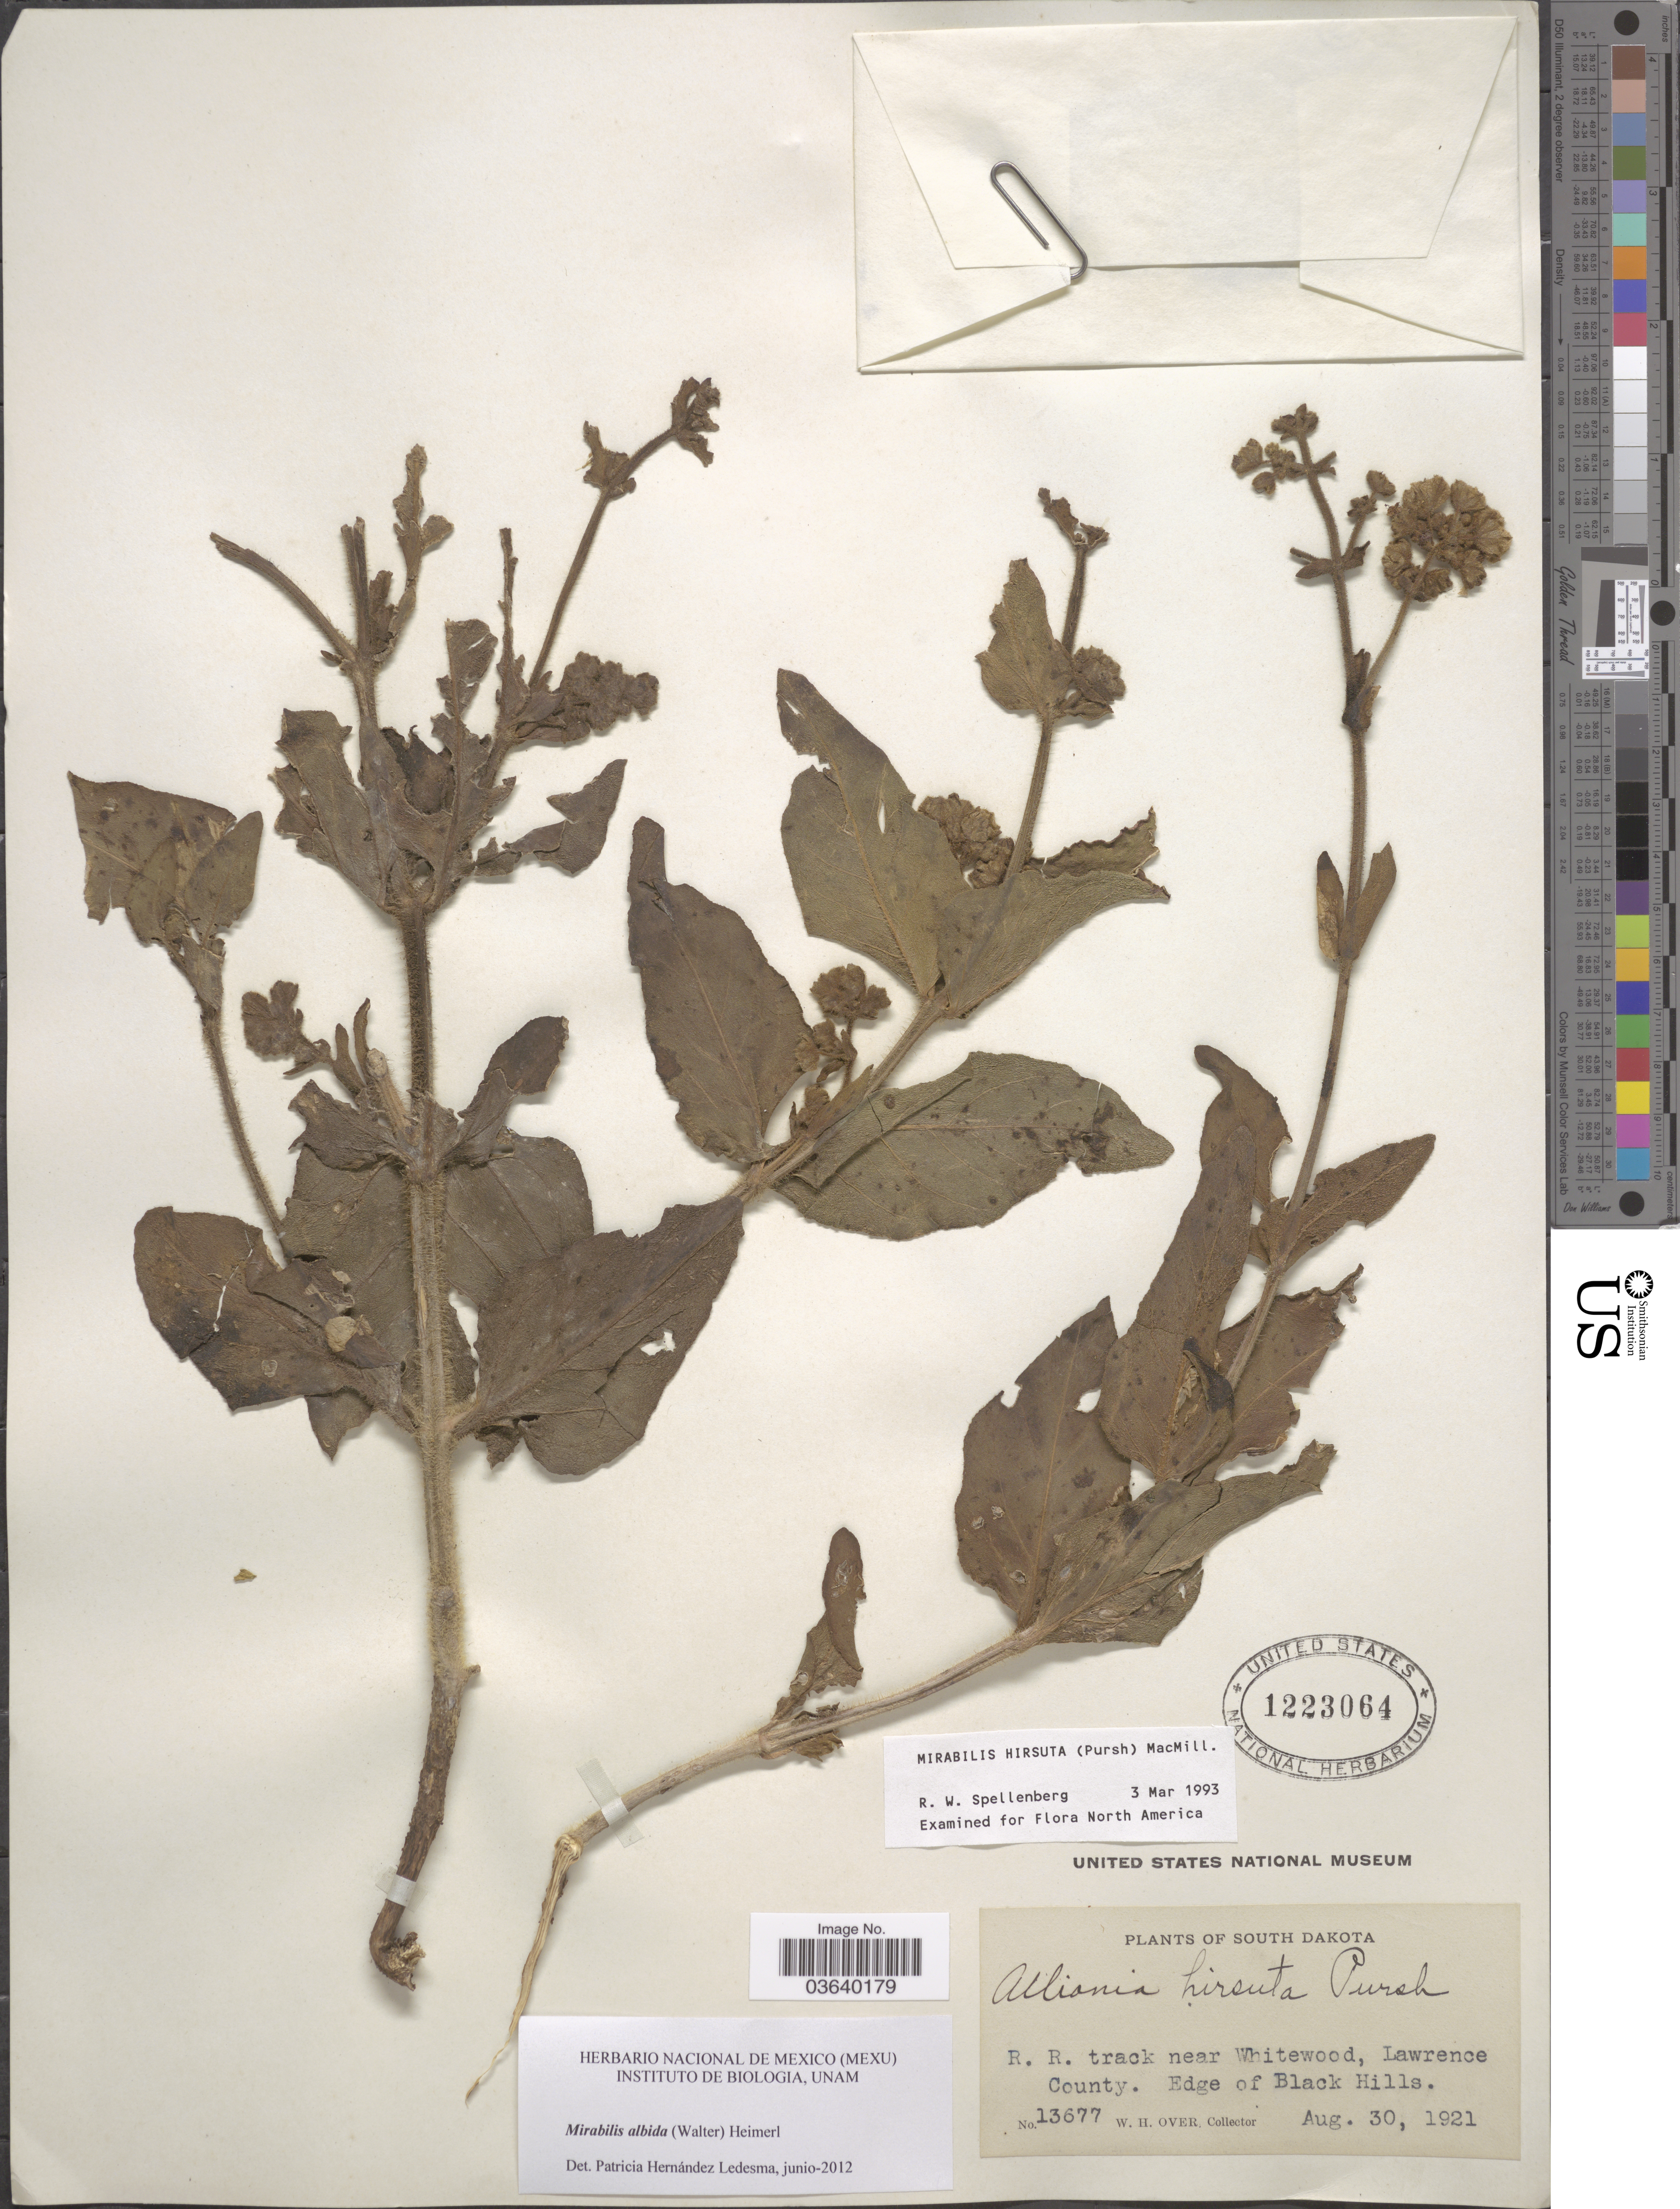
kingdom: Plantae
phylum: Tracheophyta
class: Magnoliopsida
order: Caryophyllales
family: Nyctaginaceae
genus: Mirabilis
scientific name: Mirabilis albida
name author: (Walter) Heimerl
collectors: W. Over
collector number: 13677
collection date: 1921-08-30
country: United States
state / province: South Dakota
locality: R. R. track near Whitewood, Lawrence County. Edge of Black Hills.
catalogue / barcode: US 1223064